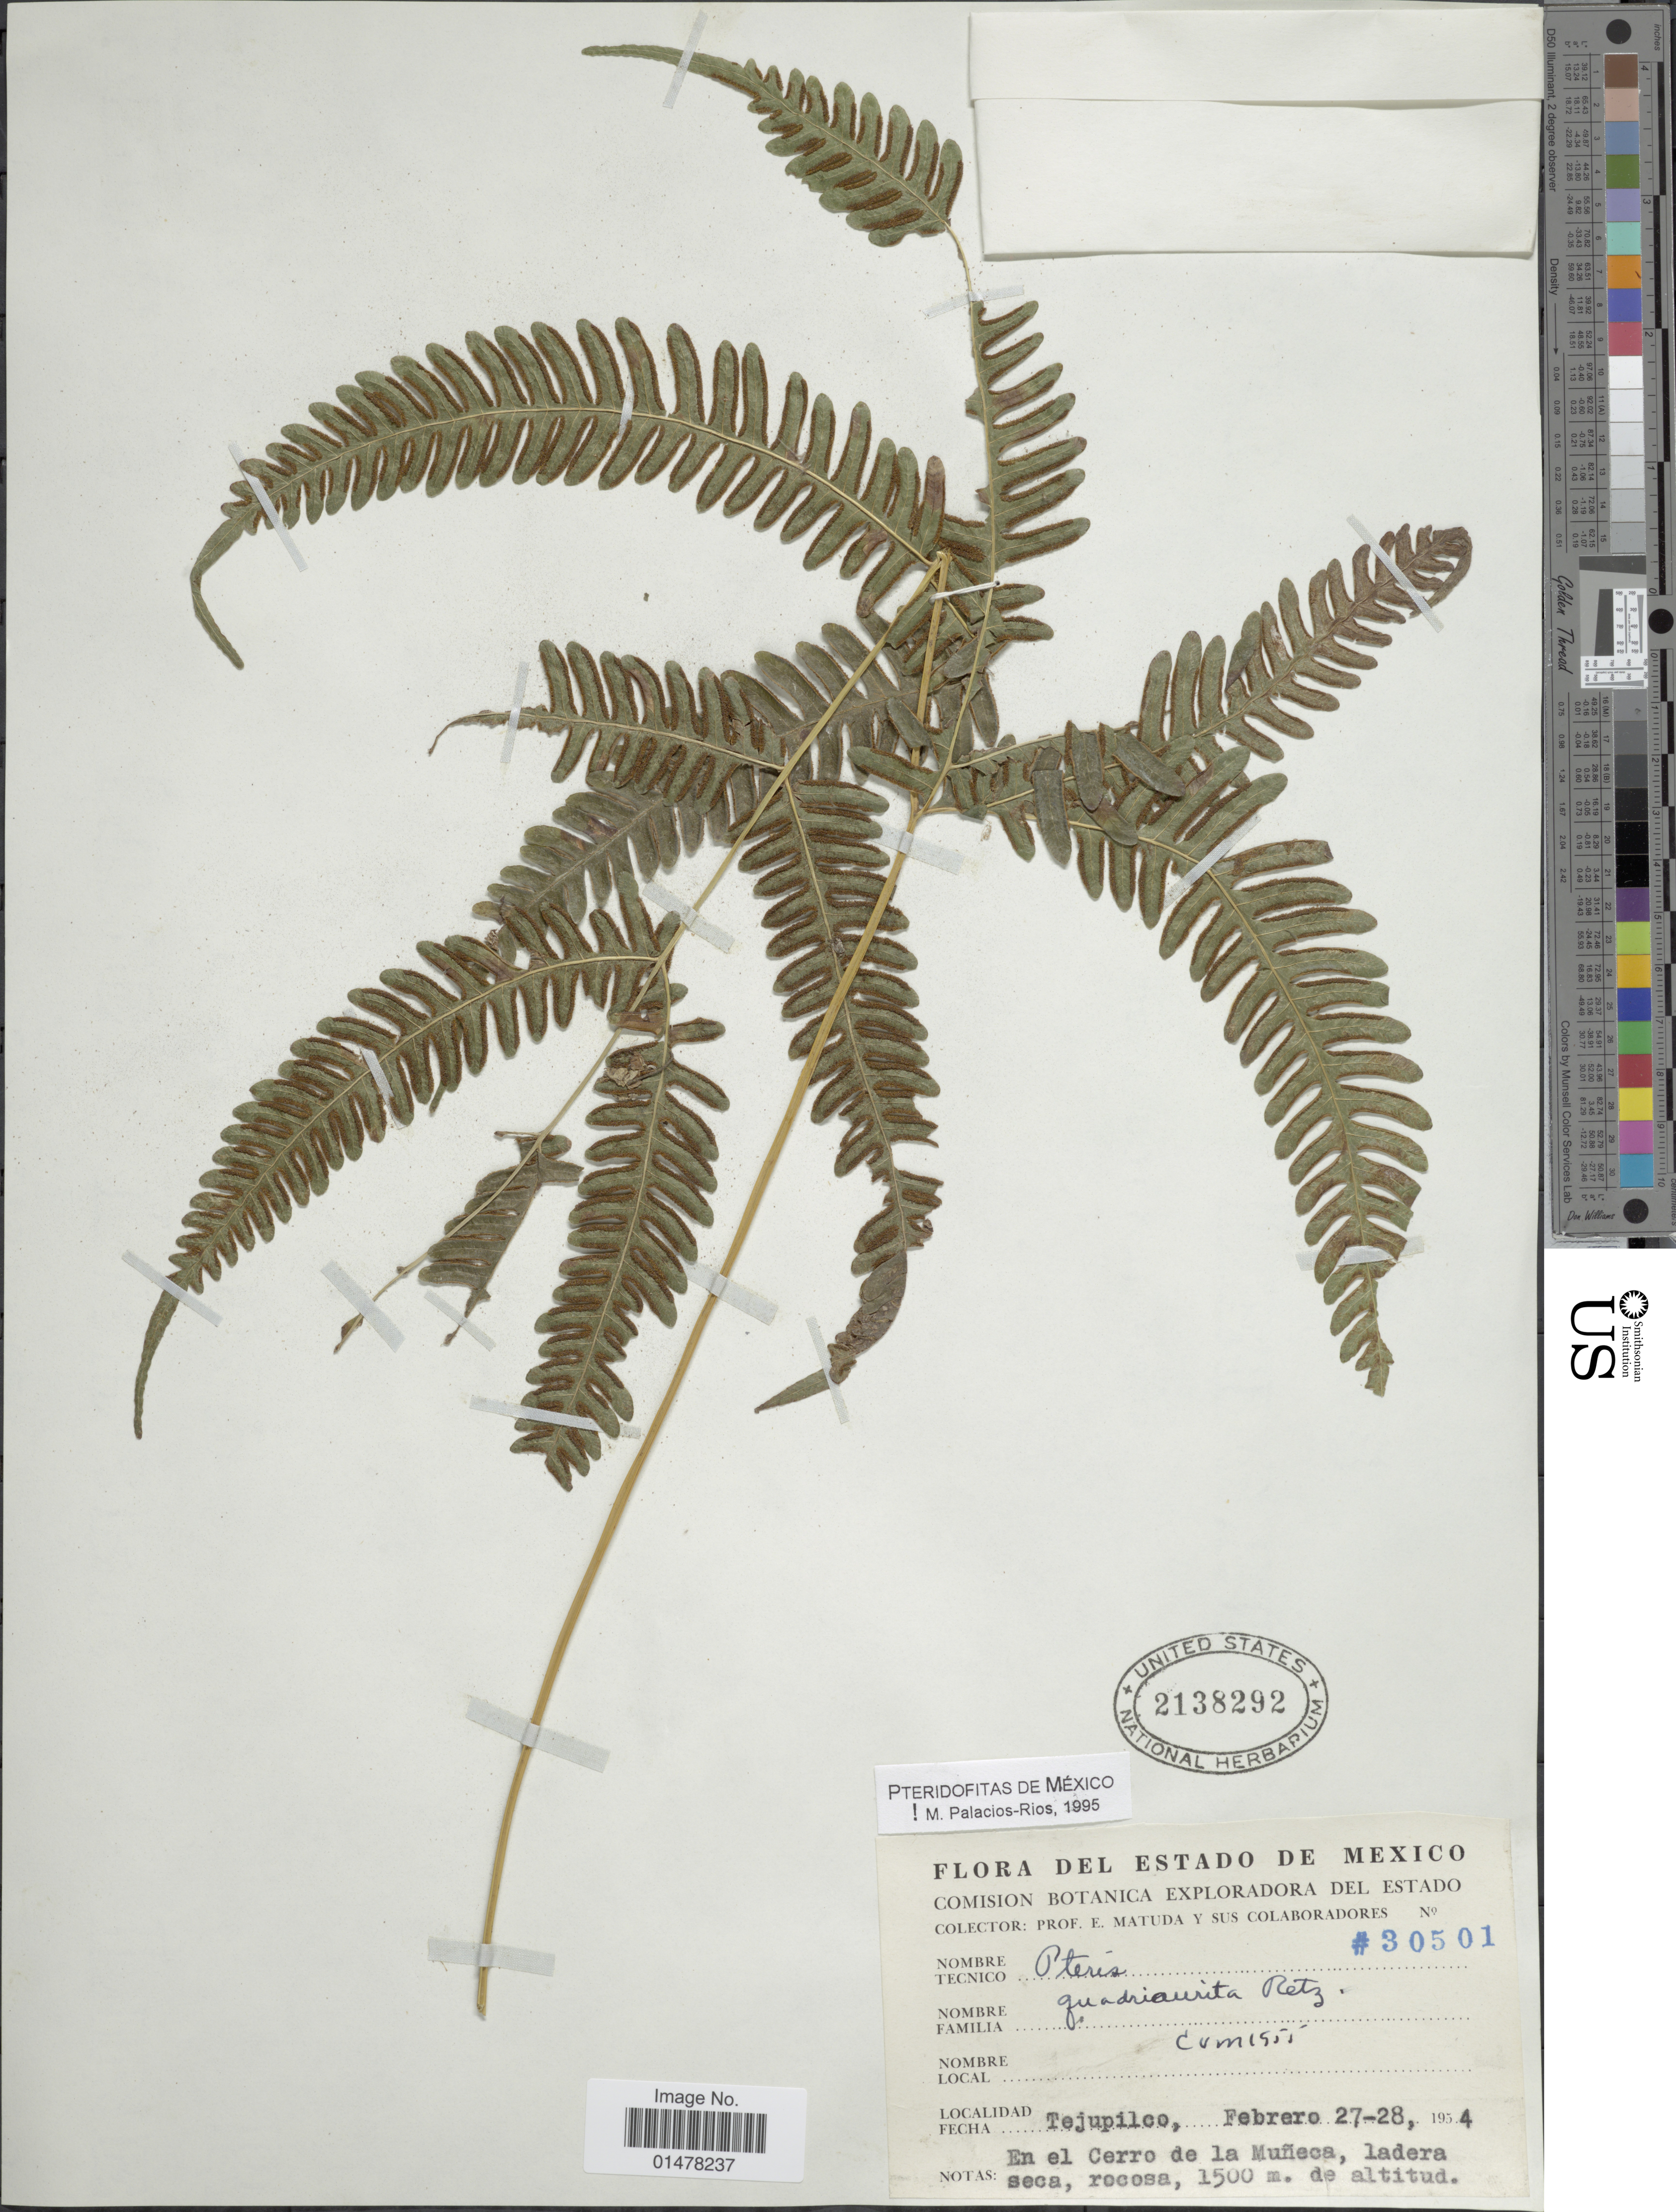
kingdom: Plantae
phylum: Tracheophyta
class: Polypodiopsida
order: Polypodiales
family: Pteridaceae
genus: Pteris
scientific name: Pteris quadriaurita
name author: Retz.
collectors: E. Matuda & et al.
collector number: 30501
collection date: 1954-02-27/1954-02-28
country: Mexico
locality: Tejupilco, en el cerro de la Muneca, ladera seca, rocosa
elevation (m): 1500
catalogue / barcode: US 2138292